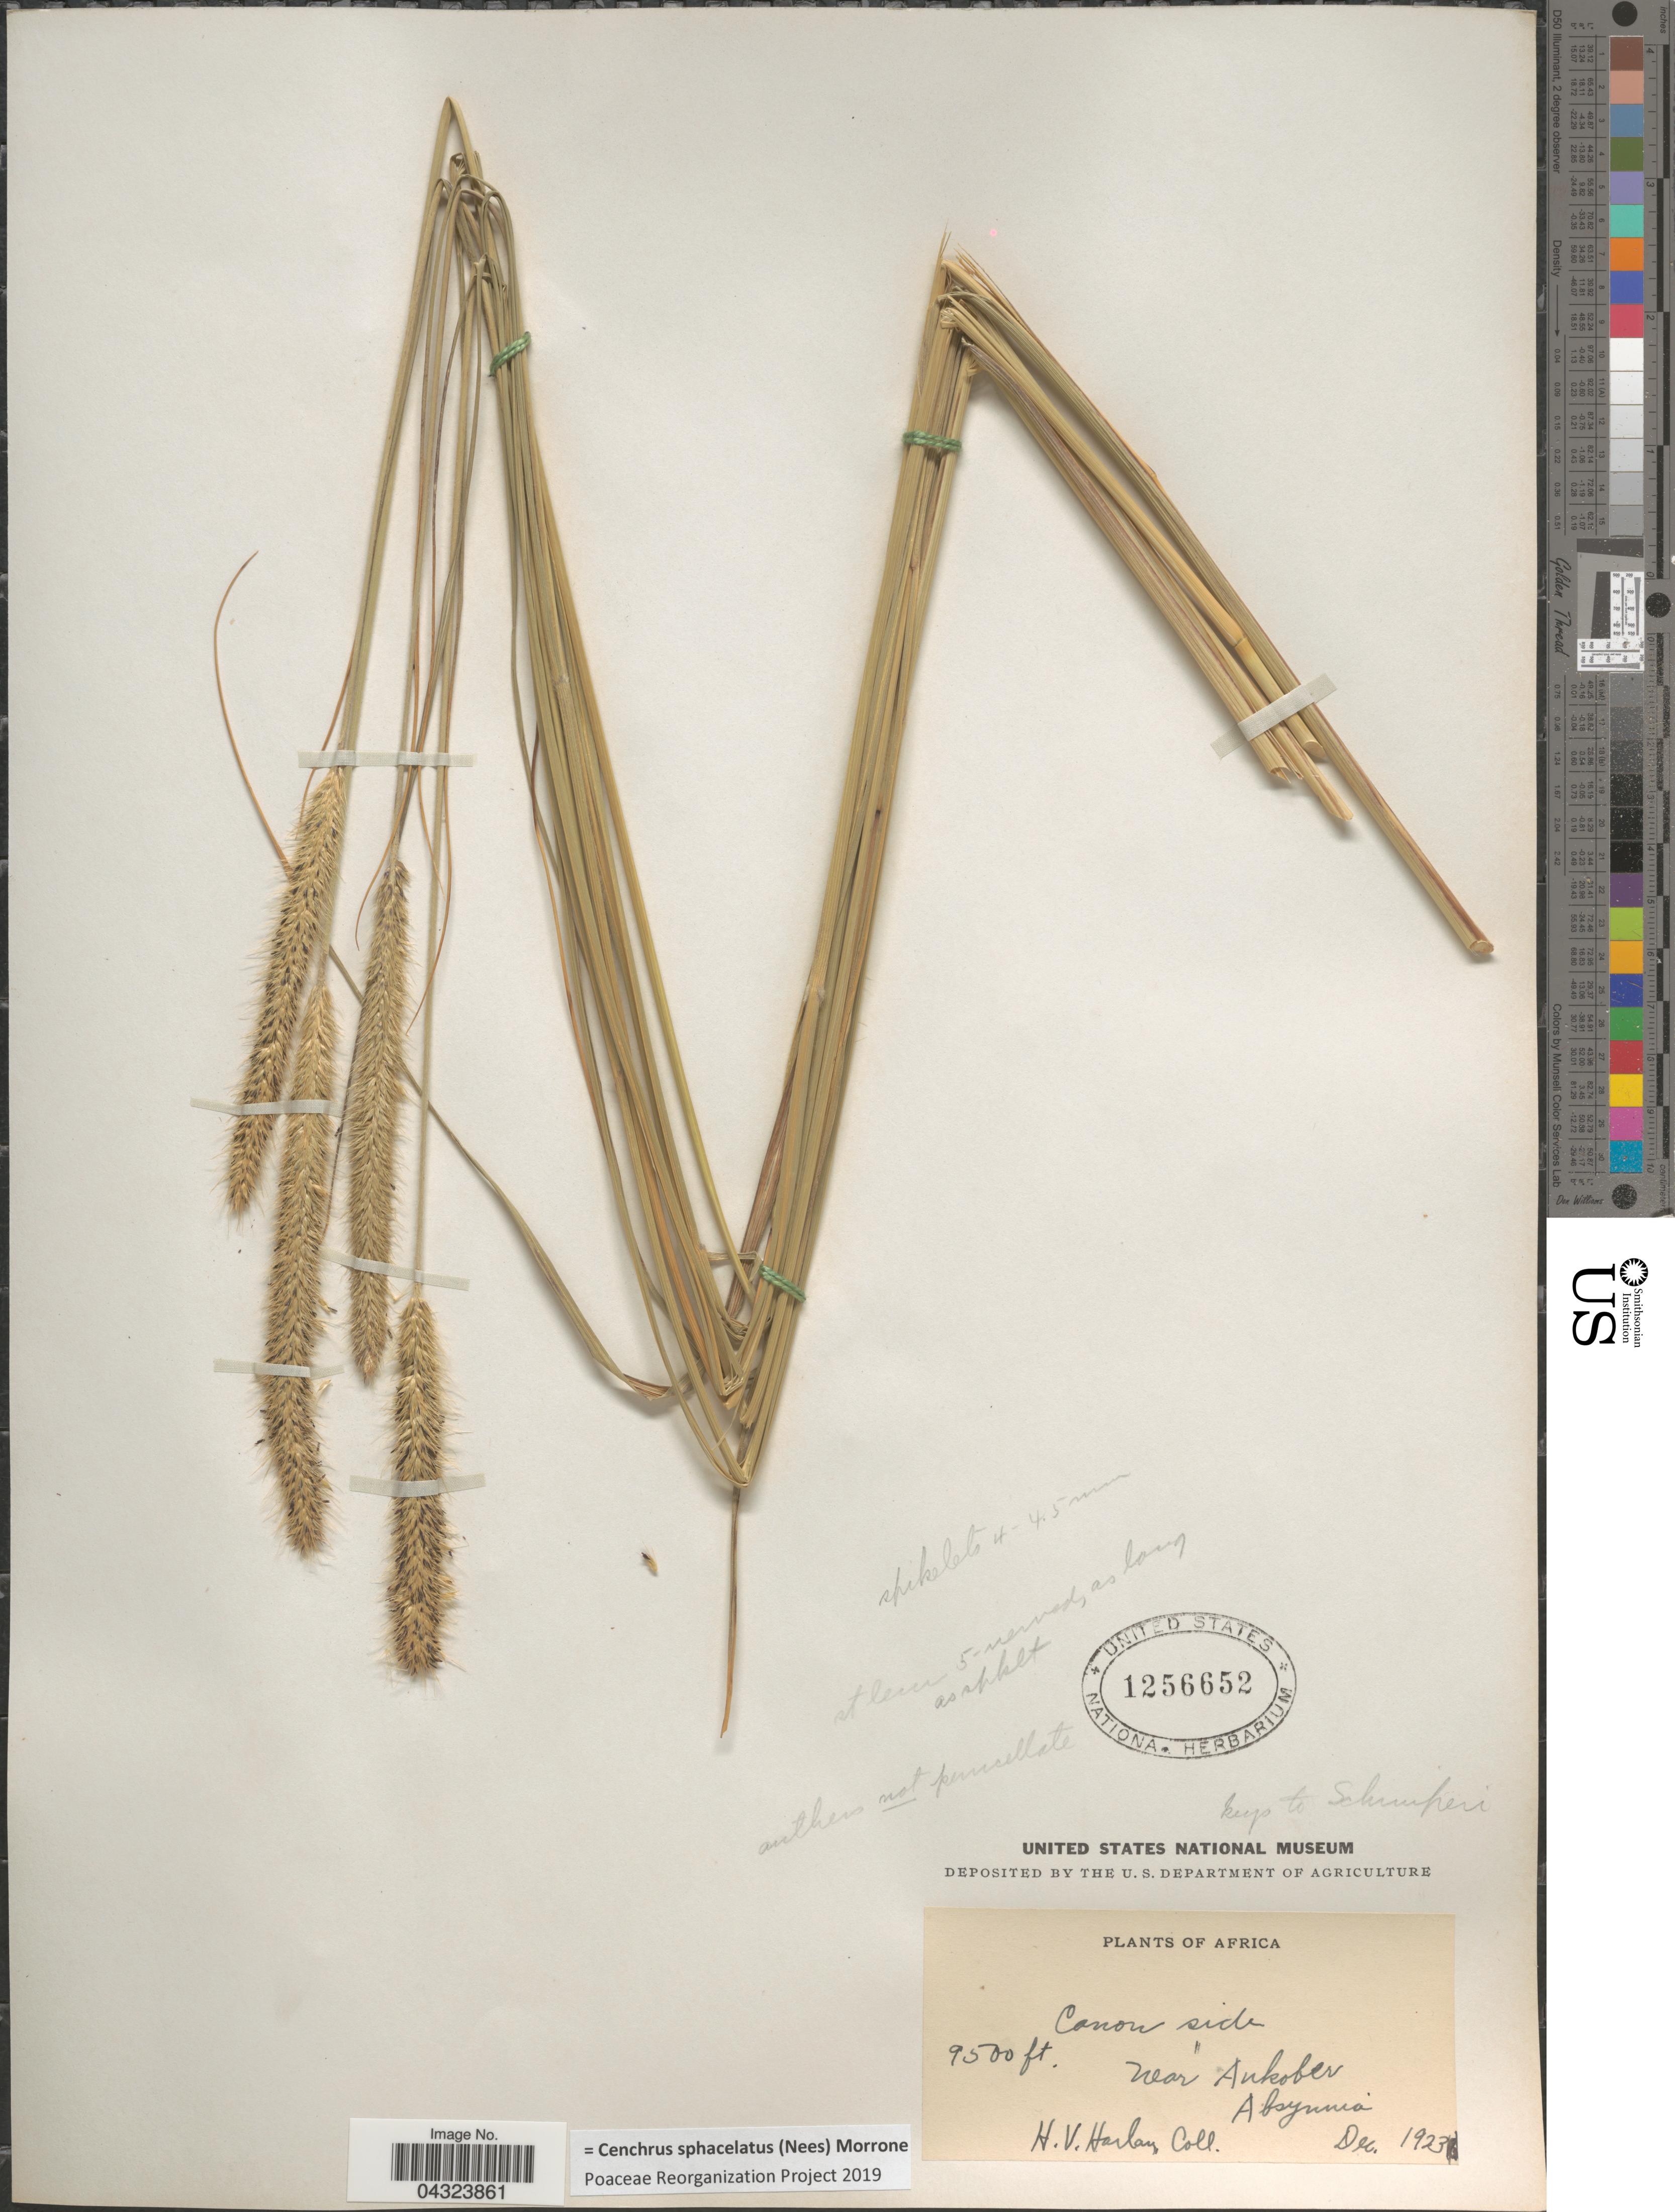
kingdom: Plantae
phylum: Tracheophyta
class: Liliopsida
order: Poales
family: Poaceae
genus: Cenchrus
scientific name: Cenchrus sphacelatus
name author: (Nees) Morrone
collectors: H. Harlan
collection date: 1923-12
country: Ethiopia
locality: Near Ankober. Absynnia.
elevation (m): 2896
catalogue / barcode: US 1256652